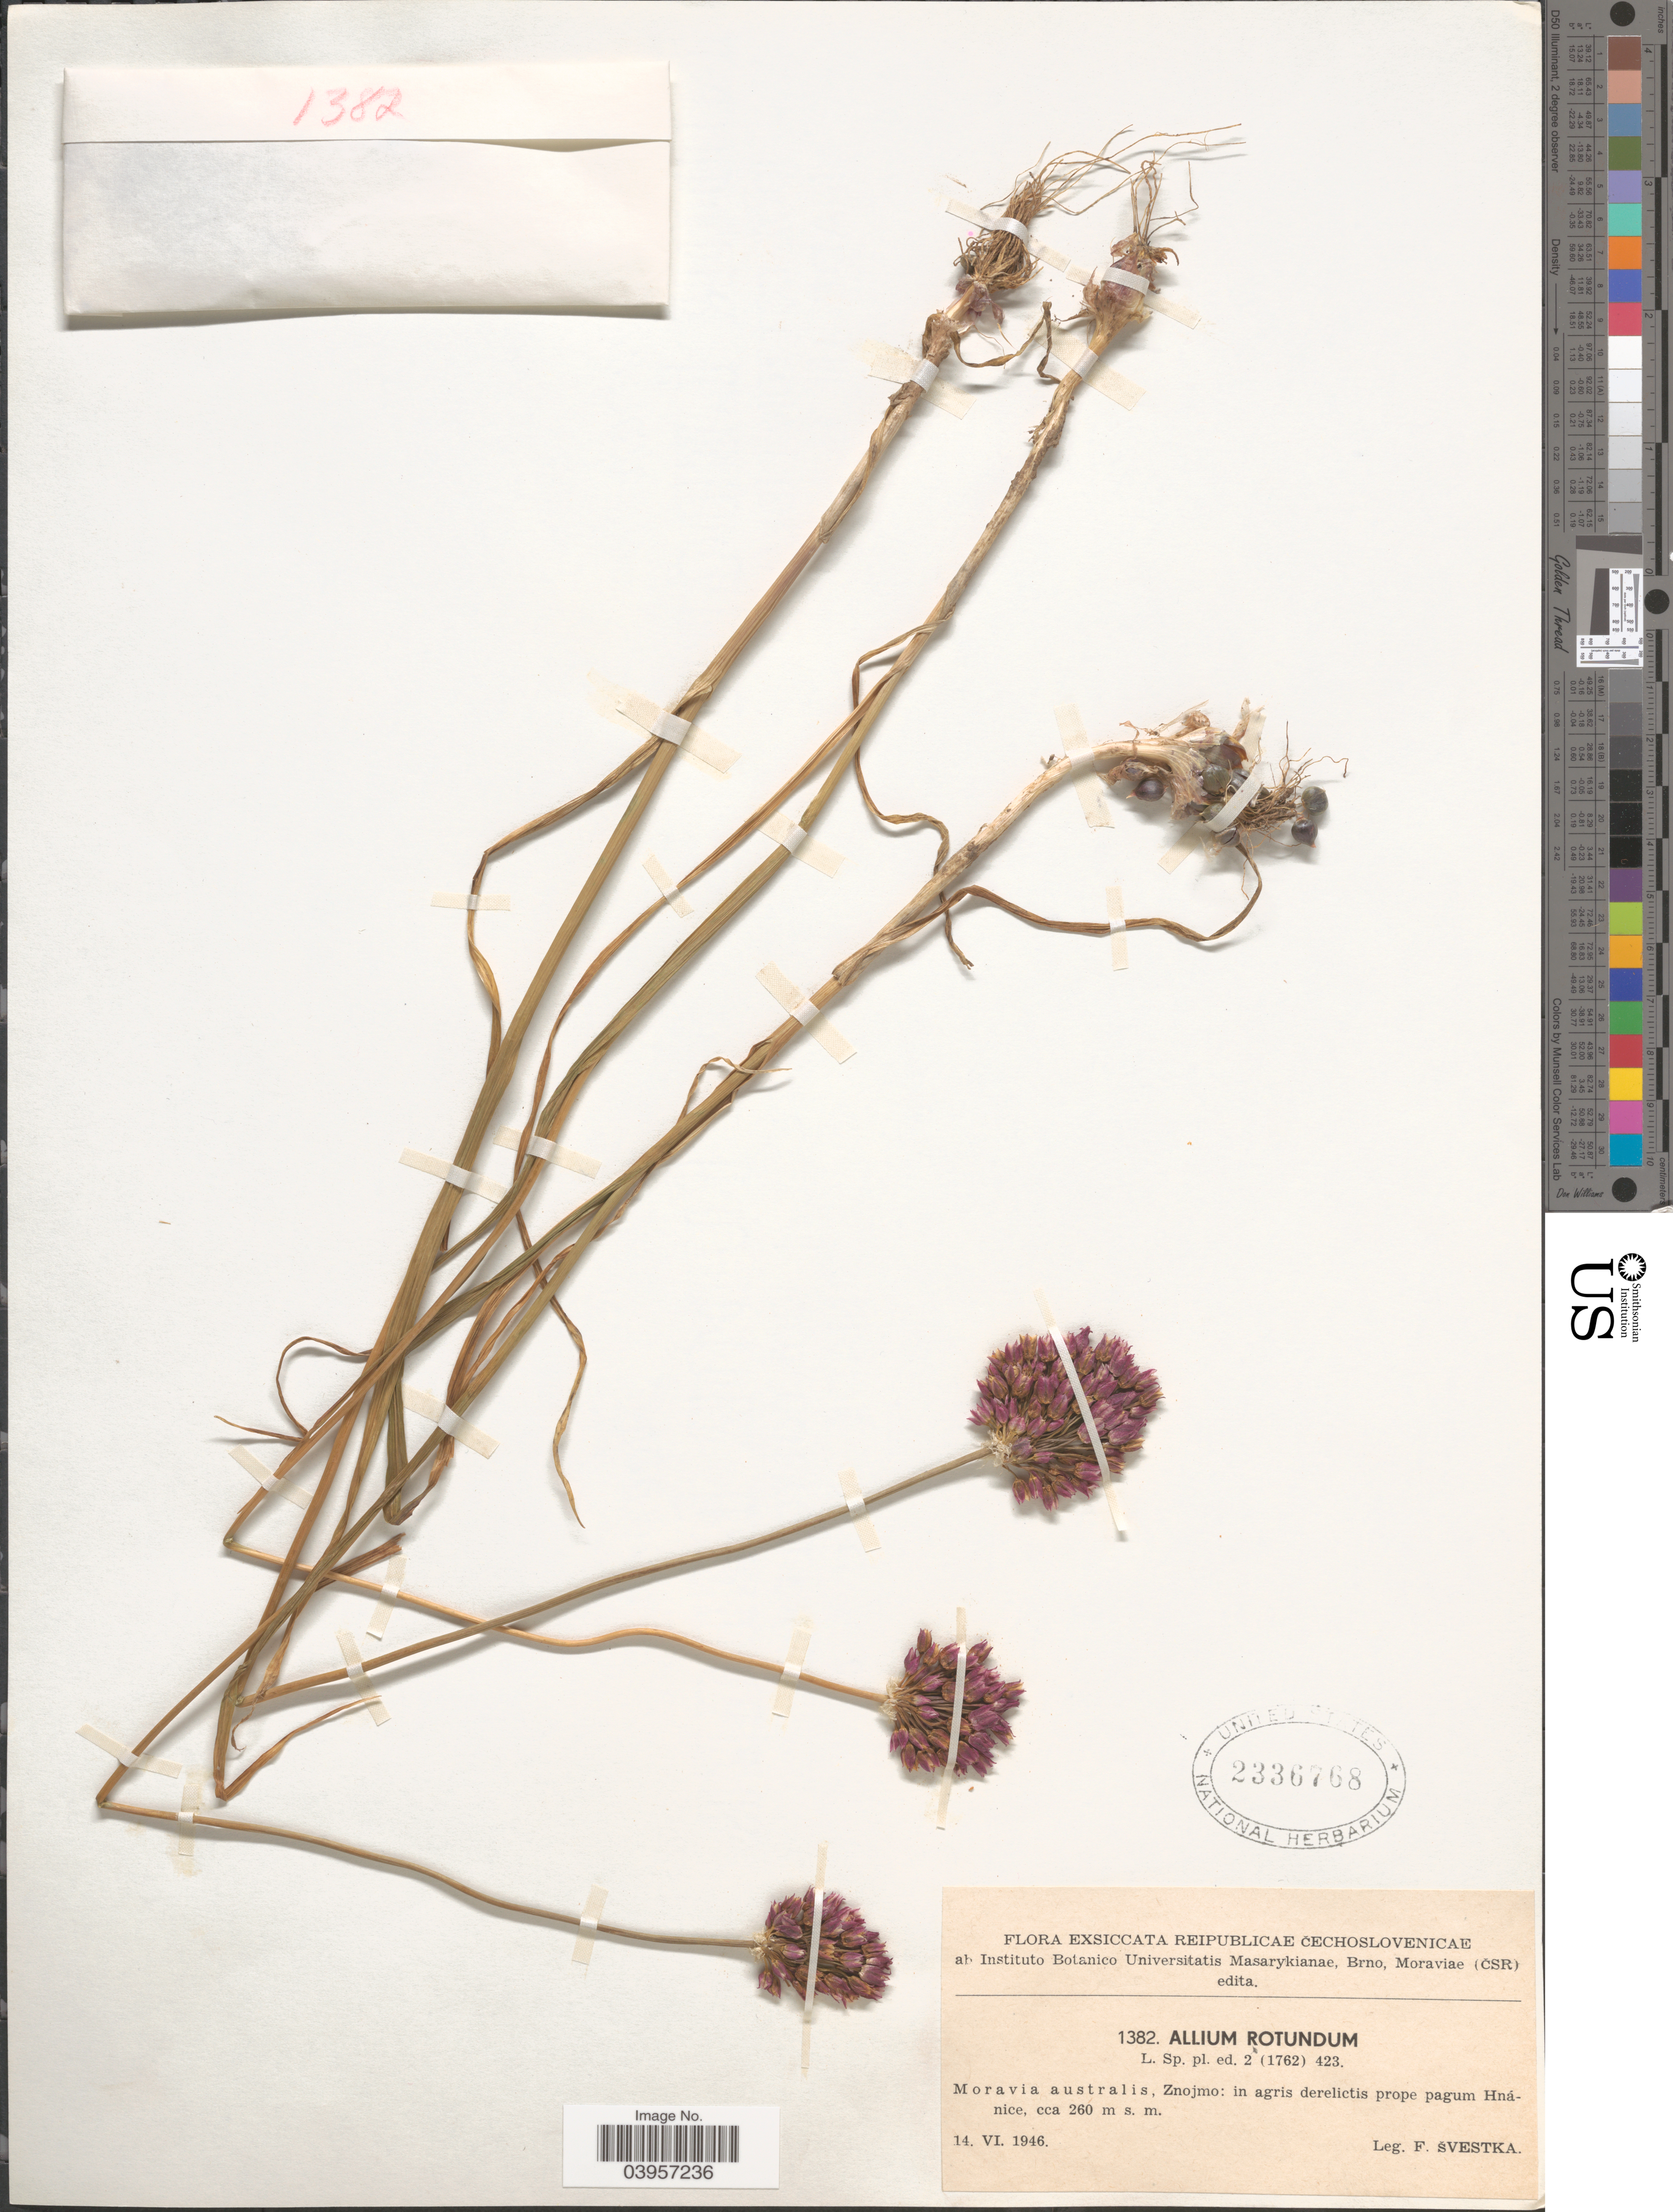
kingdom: Plantae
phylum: Tracheophyta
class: Liliopsida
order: Asparagales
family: Amaryllidaceae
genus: Allium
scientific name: Allium rotundum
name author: L.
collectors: F. Svestka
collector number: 1382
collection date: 1946-06-14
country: Czechia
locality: Moravia australis, Znojmo: in agris derelictis prope pagum Hnánice.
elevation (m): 260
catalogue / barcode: US 2336768